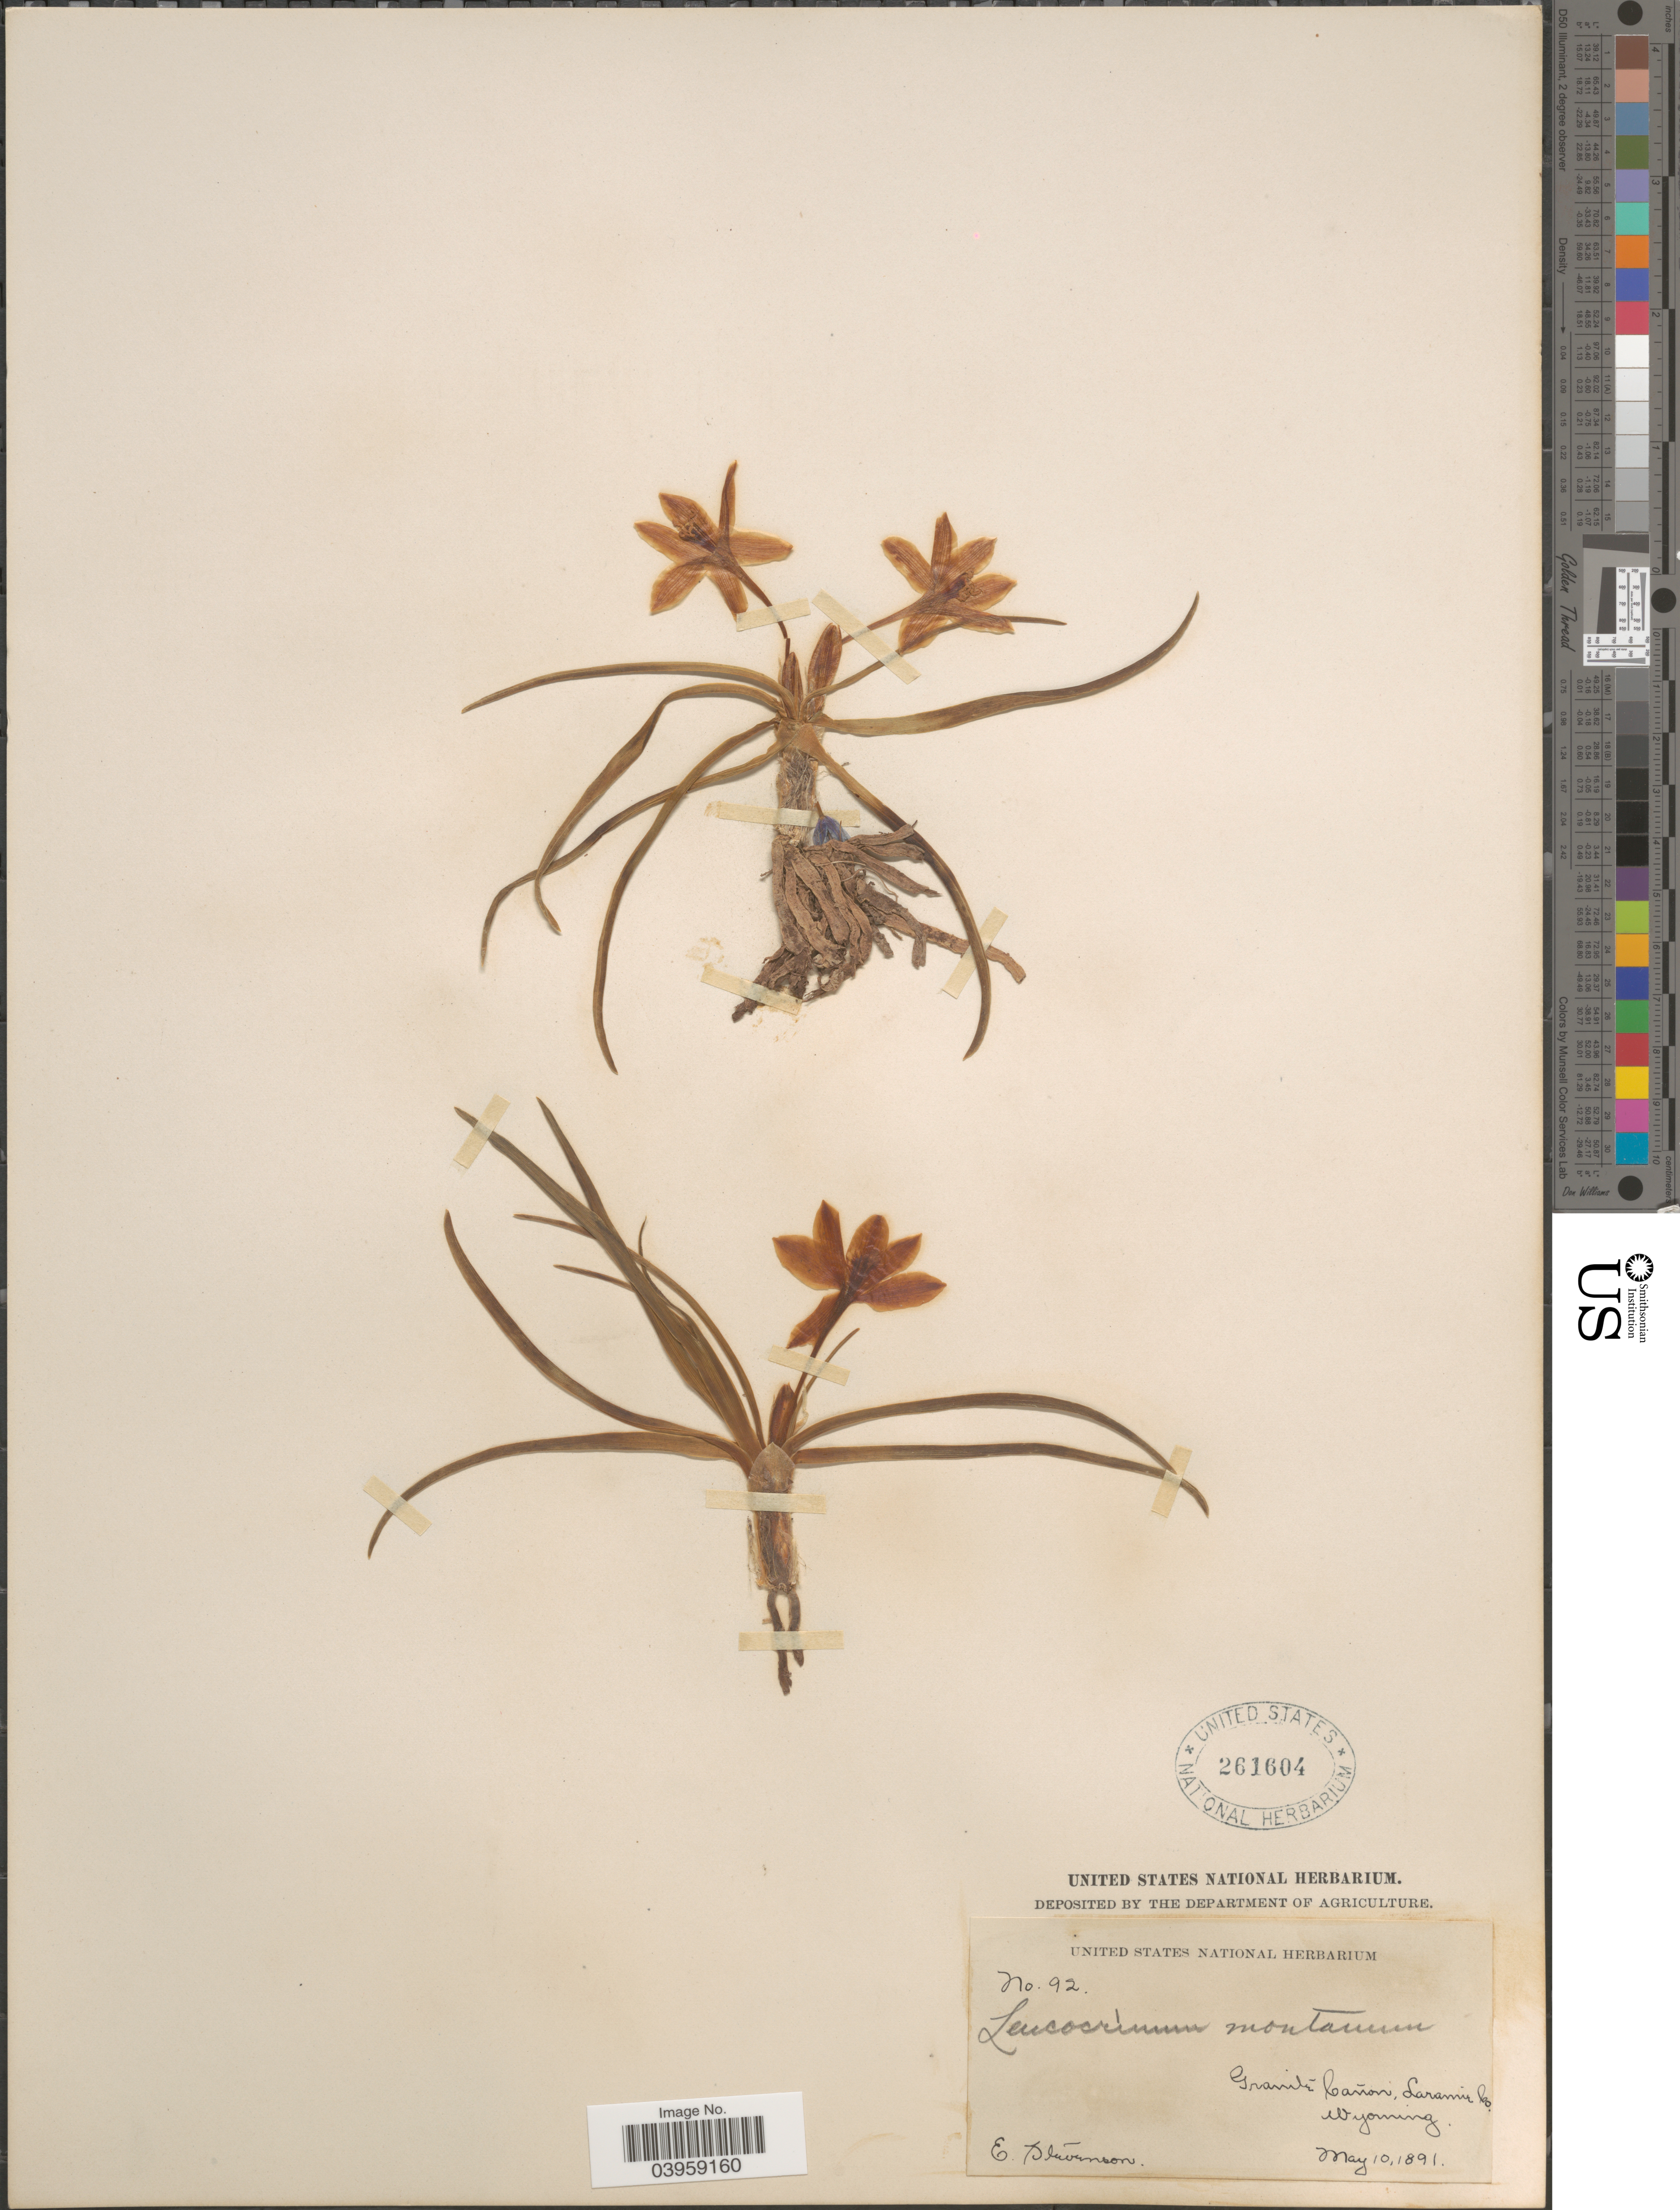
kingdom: Plantae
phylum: Tracheophyta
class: Liliopsida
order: Asparagales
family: Asparagaceae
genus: Leucocrinum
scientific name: Leucocrinum montanum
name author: Nutt.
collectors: E. Stevenson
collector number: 92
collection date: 1891-05-10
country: United States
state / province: Wyoming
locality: Granite Cañon, Laramie Co.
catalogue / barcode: US 261604